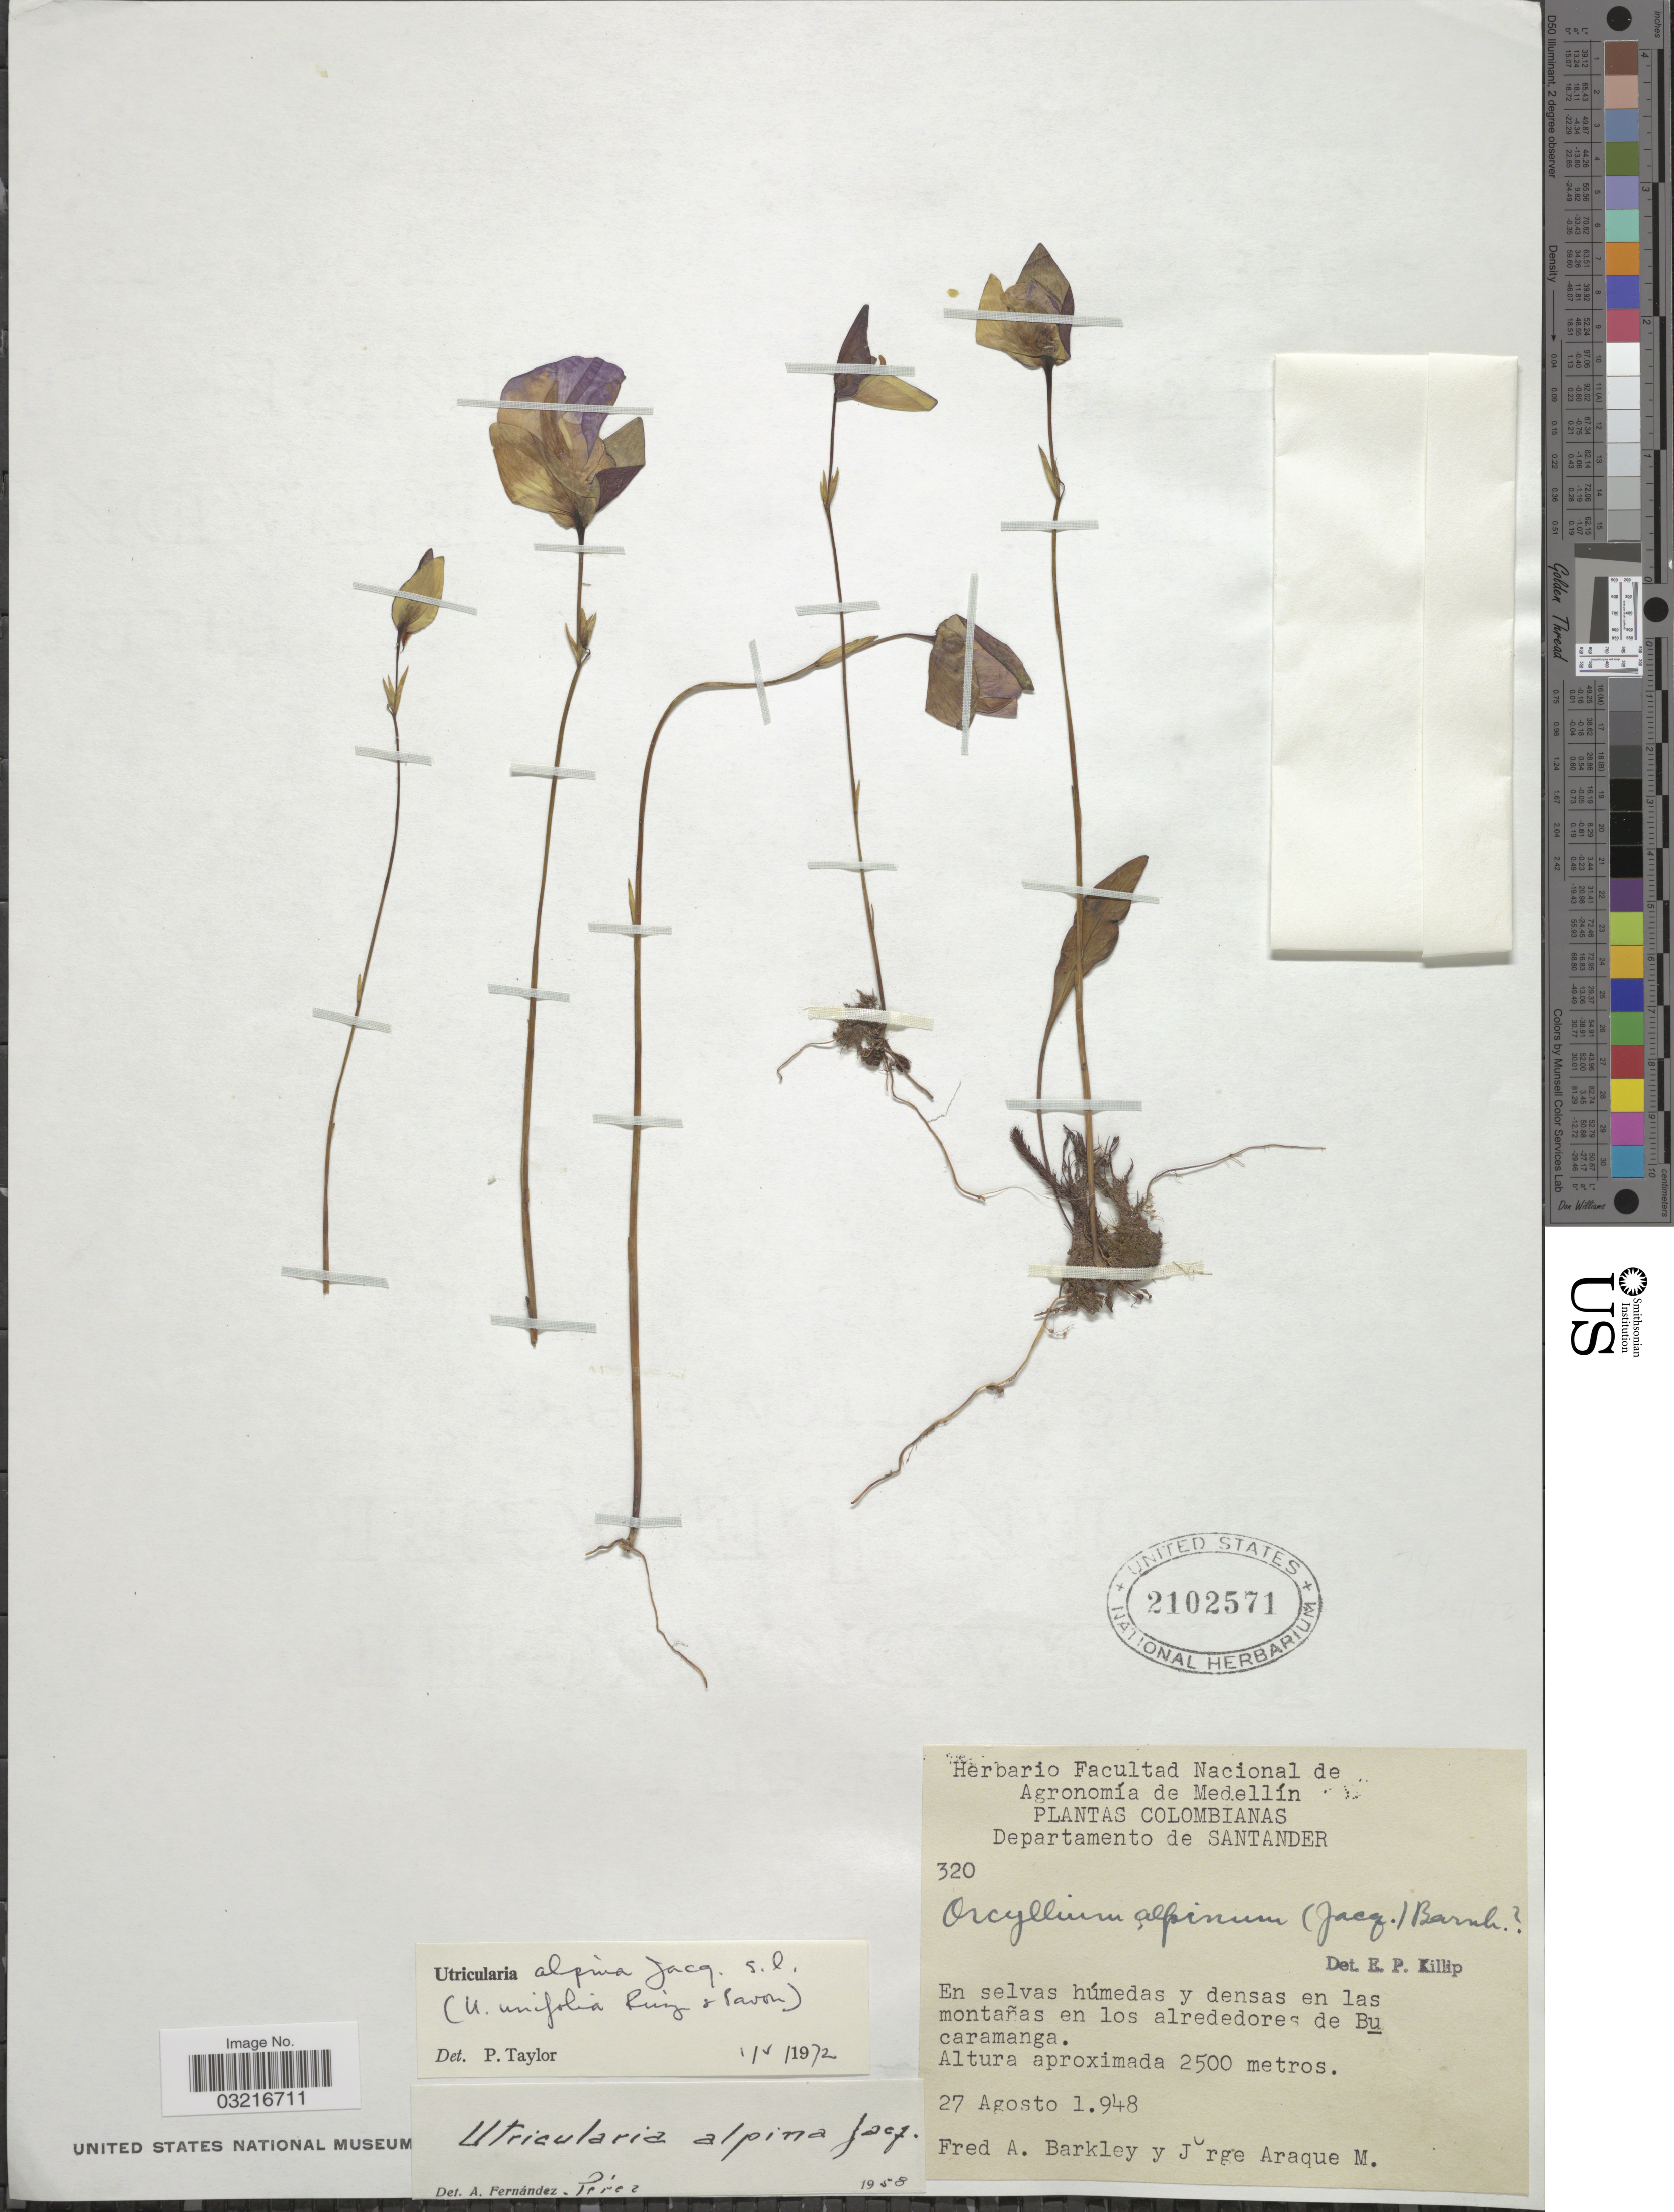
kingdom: Plantae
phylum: Tracheophyta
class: Magnoliopsida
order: Lamiales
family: Lentibulariaceae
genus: Utricularia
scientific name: Utricularia unifolia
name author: Ruiz & Pav.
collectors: F. A. Barkley & J. Araque Molina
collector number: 320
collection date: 1948-08-27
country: Colombia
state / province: Santander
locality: Departamento de Santander, En selvas húmedas y densas en las montañas en los alrededores de Bucaramanga.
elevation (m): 2500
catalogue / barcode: US 2102571